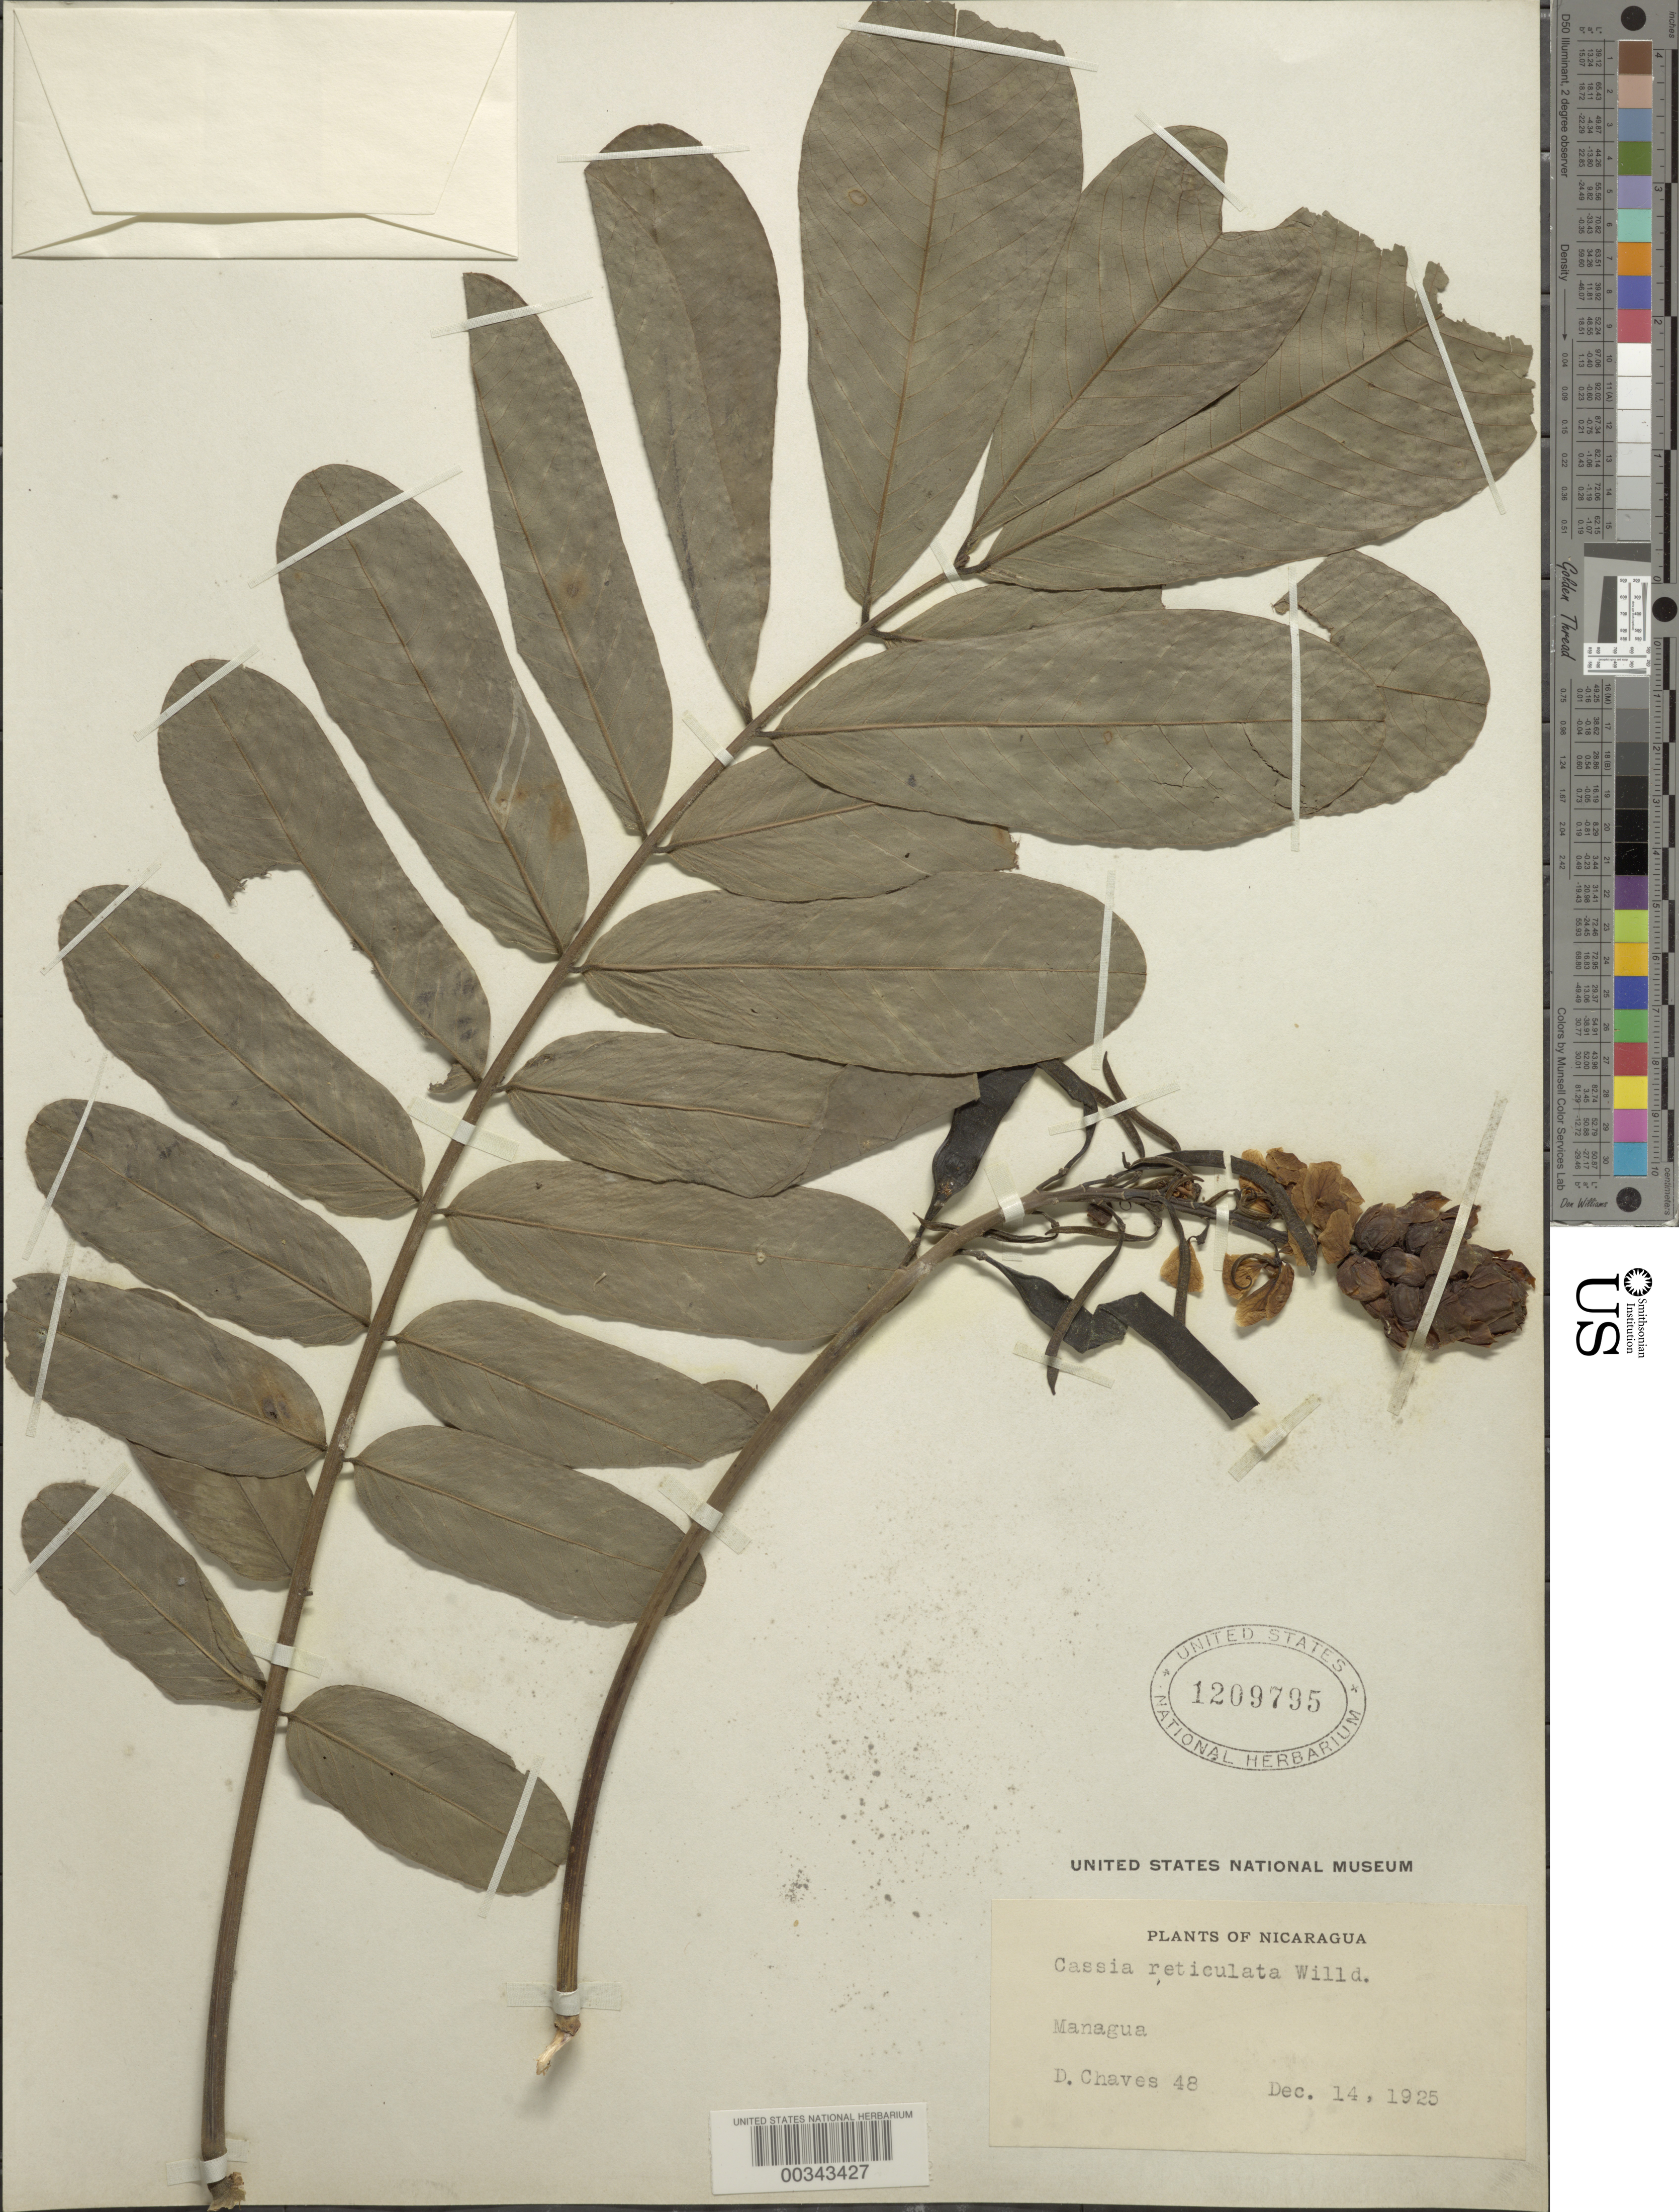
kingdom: Plantae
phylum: Tracheophyta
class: Magnoliopsida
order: Fabales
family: Fabaceae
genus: Senna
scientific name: Senna reticulata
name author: (Willd.) H.S. Irwin & Barneby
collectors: D. Chaves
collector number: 48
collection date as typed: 14 Dec 1925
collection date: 1925-12-14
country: Nicaragua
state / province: Managua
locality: Managua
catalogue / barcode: US 1209795